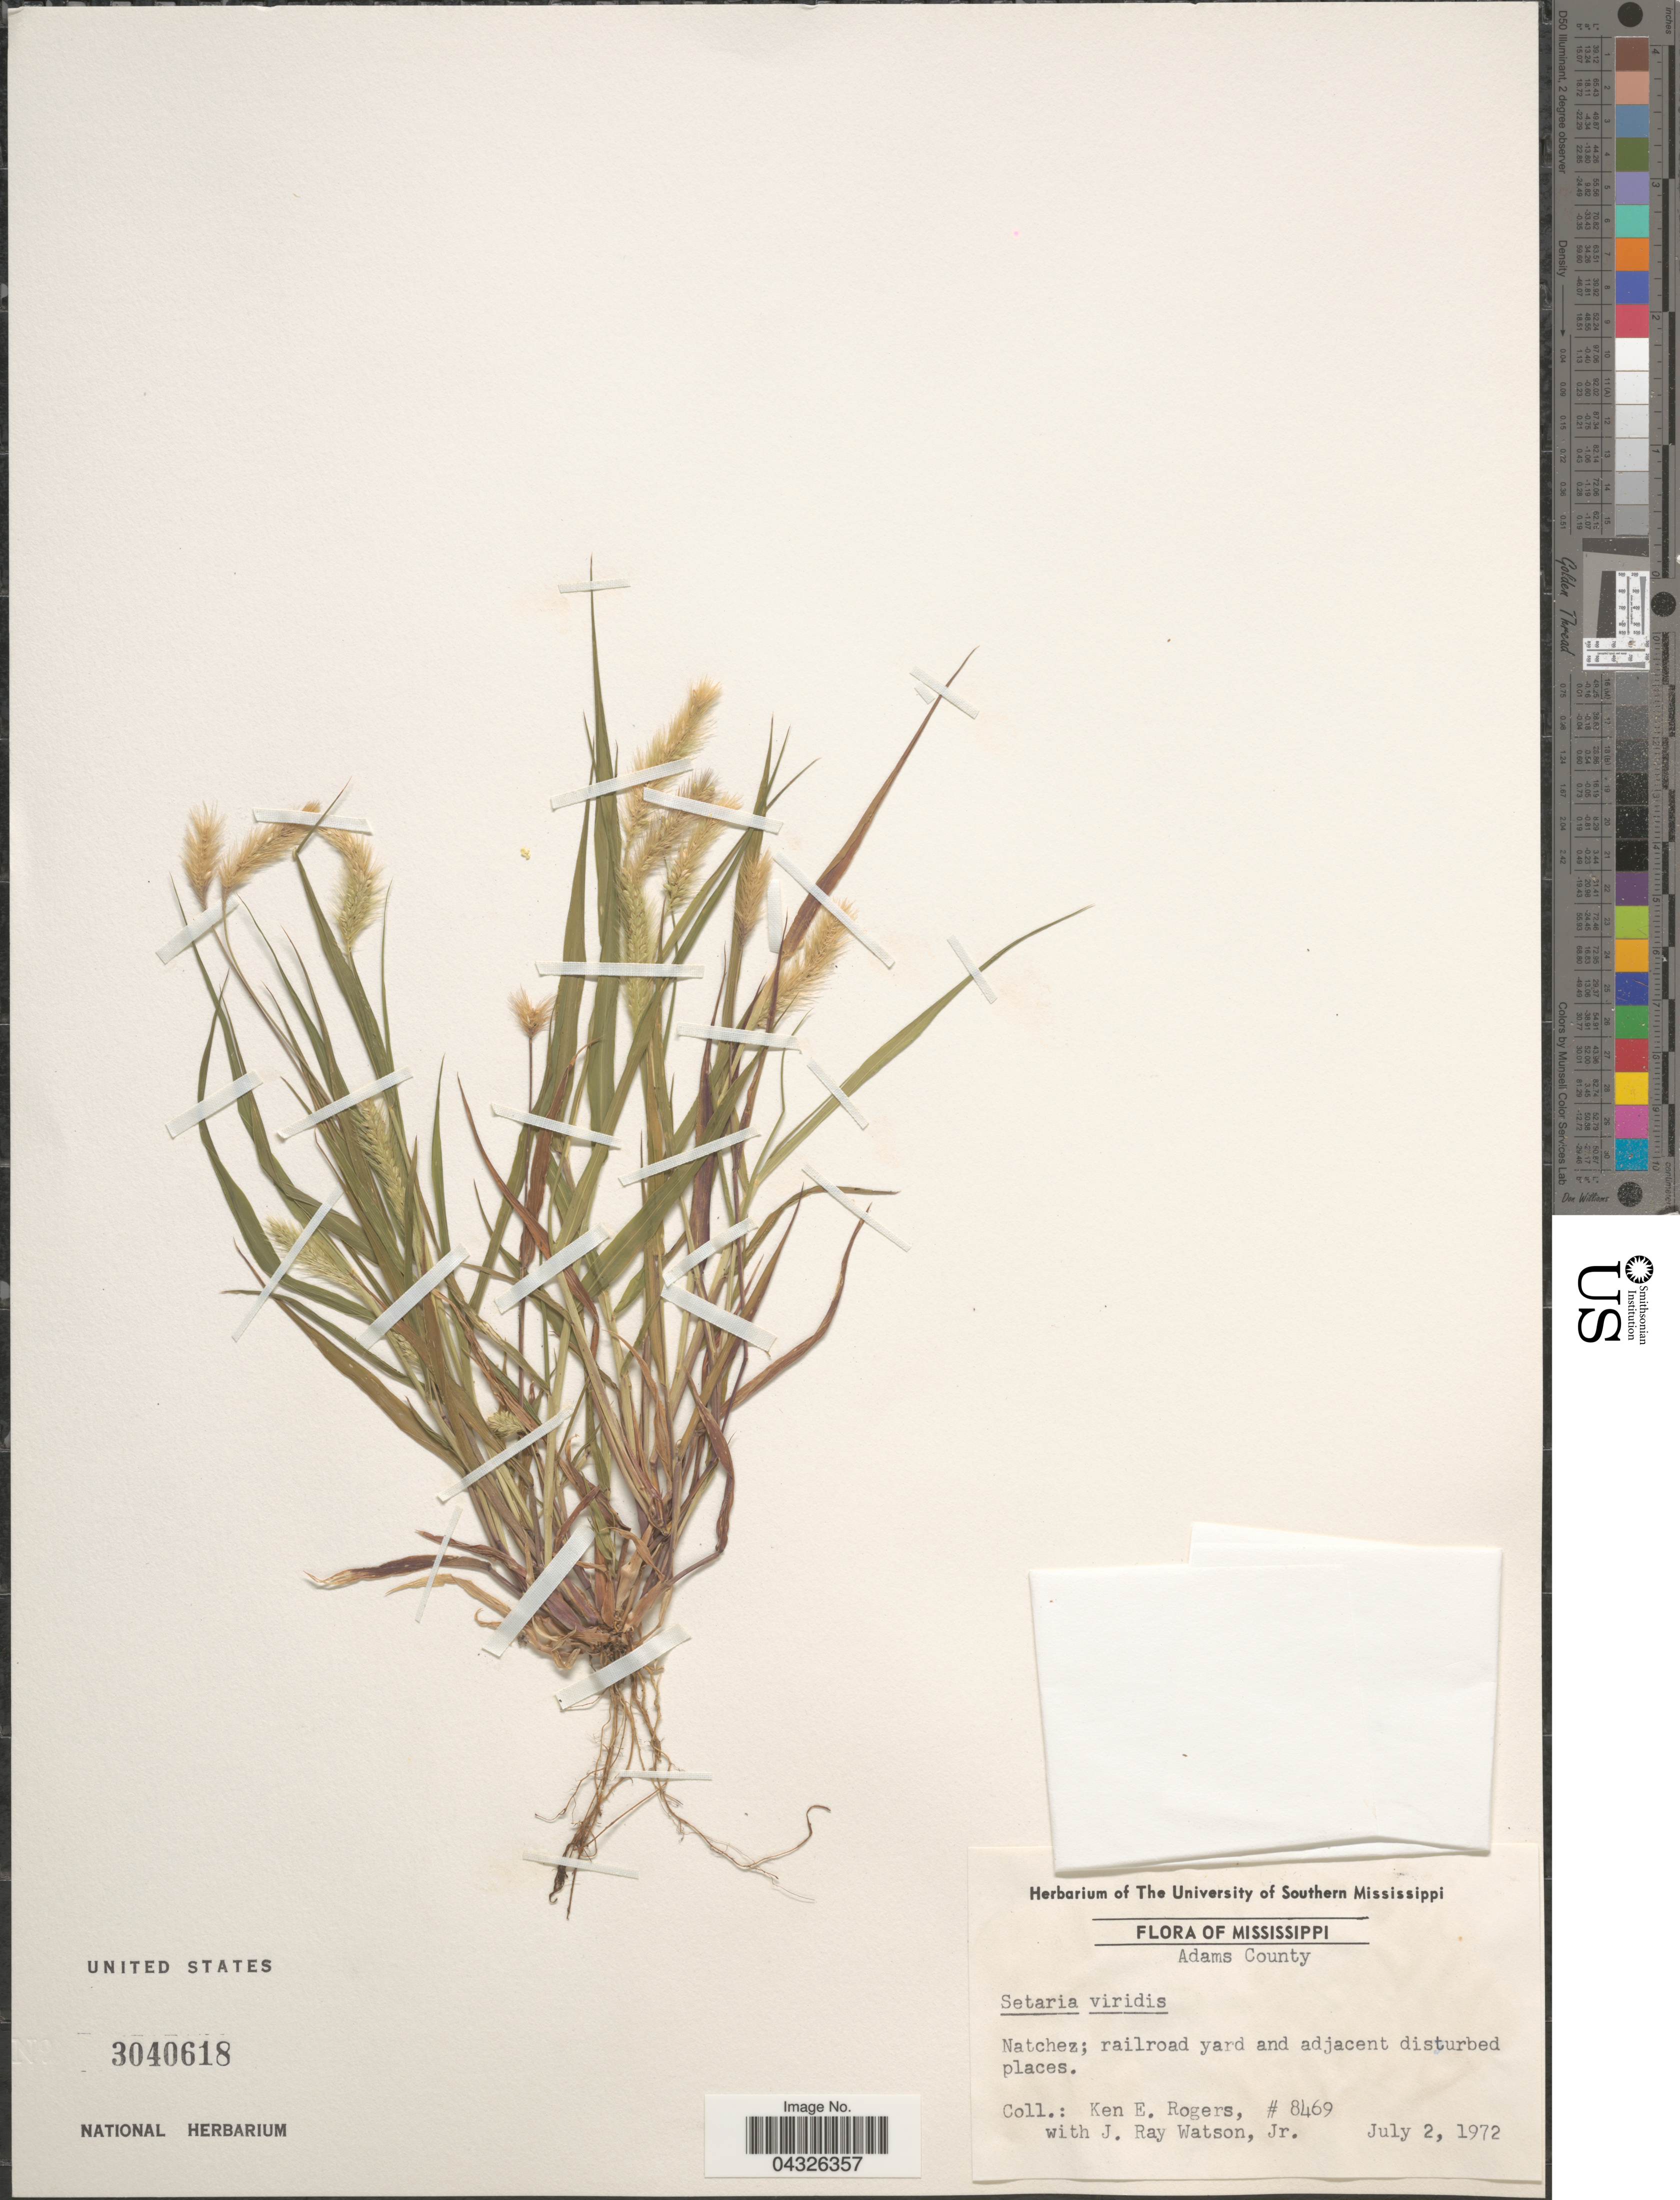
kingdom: Plantae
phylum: Tracheophyta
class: Liliopsida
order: Poales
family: Poaceae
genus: Setaria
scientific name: Setaria viridis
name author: (L.) P. Beauv.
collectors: K. Rogers & J. R. Watson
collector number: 8469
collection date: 1972-07-02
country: United States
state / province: Mississippi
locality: Adams County. Natchez; railroad yard and adjacent disturbed places.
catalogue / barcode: US 3040618